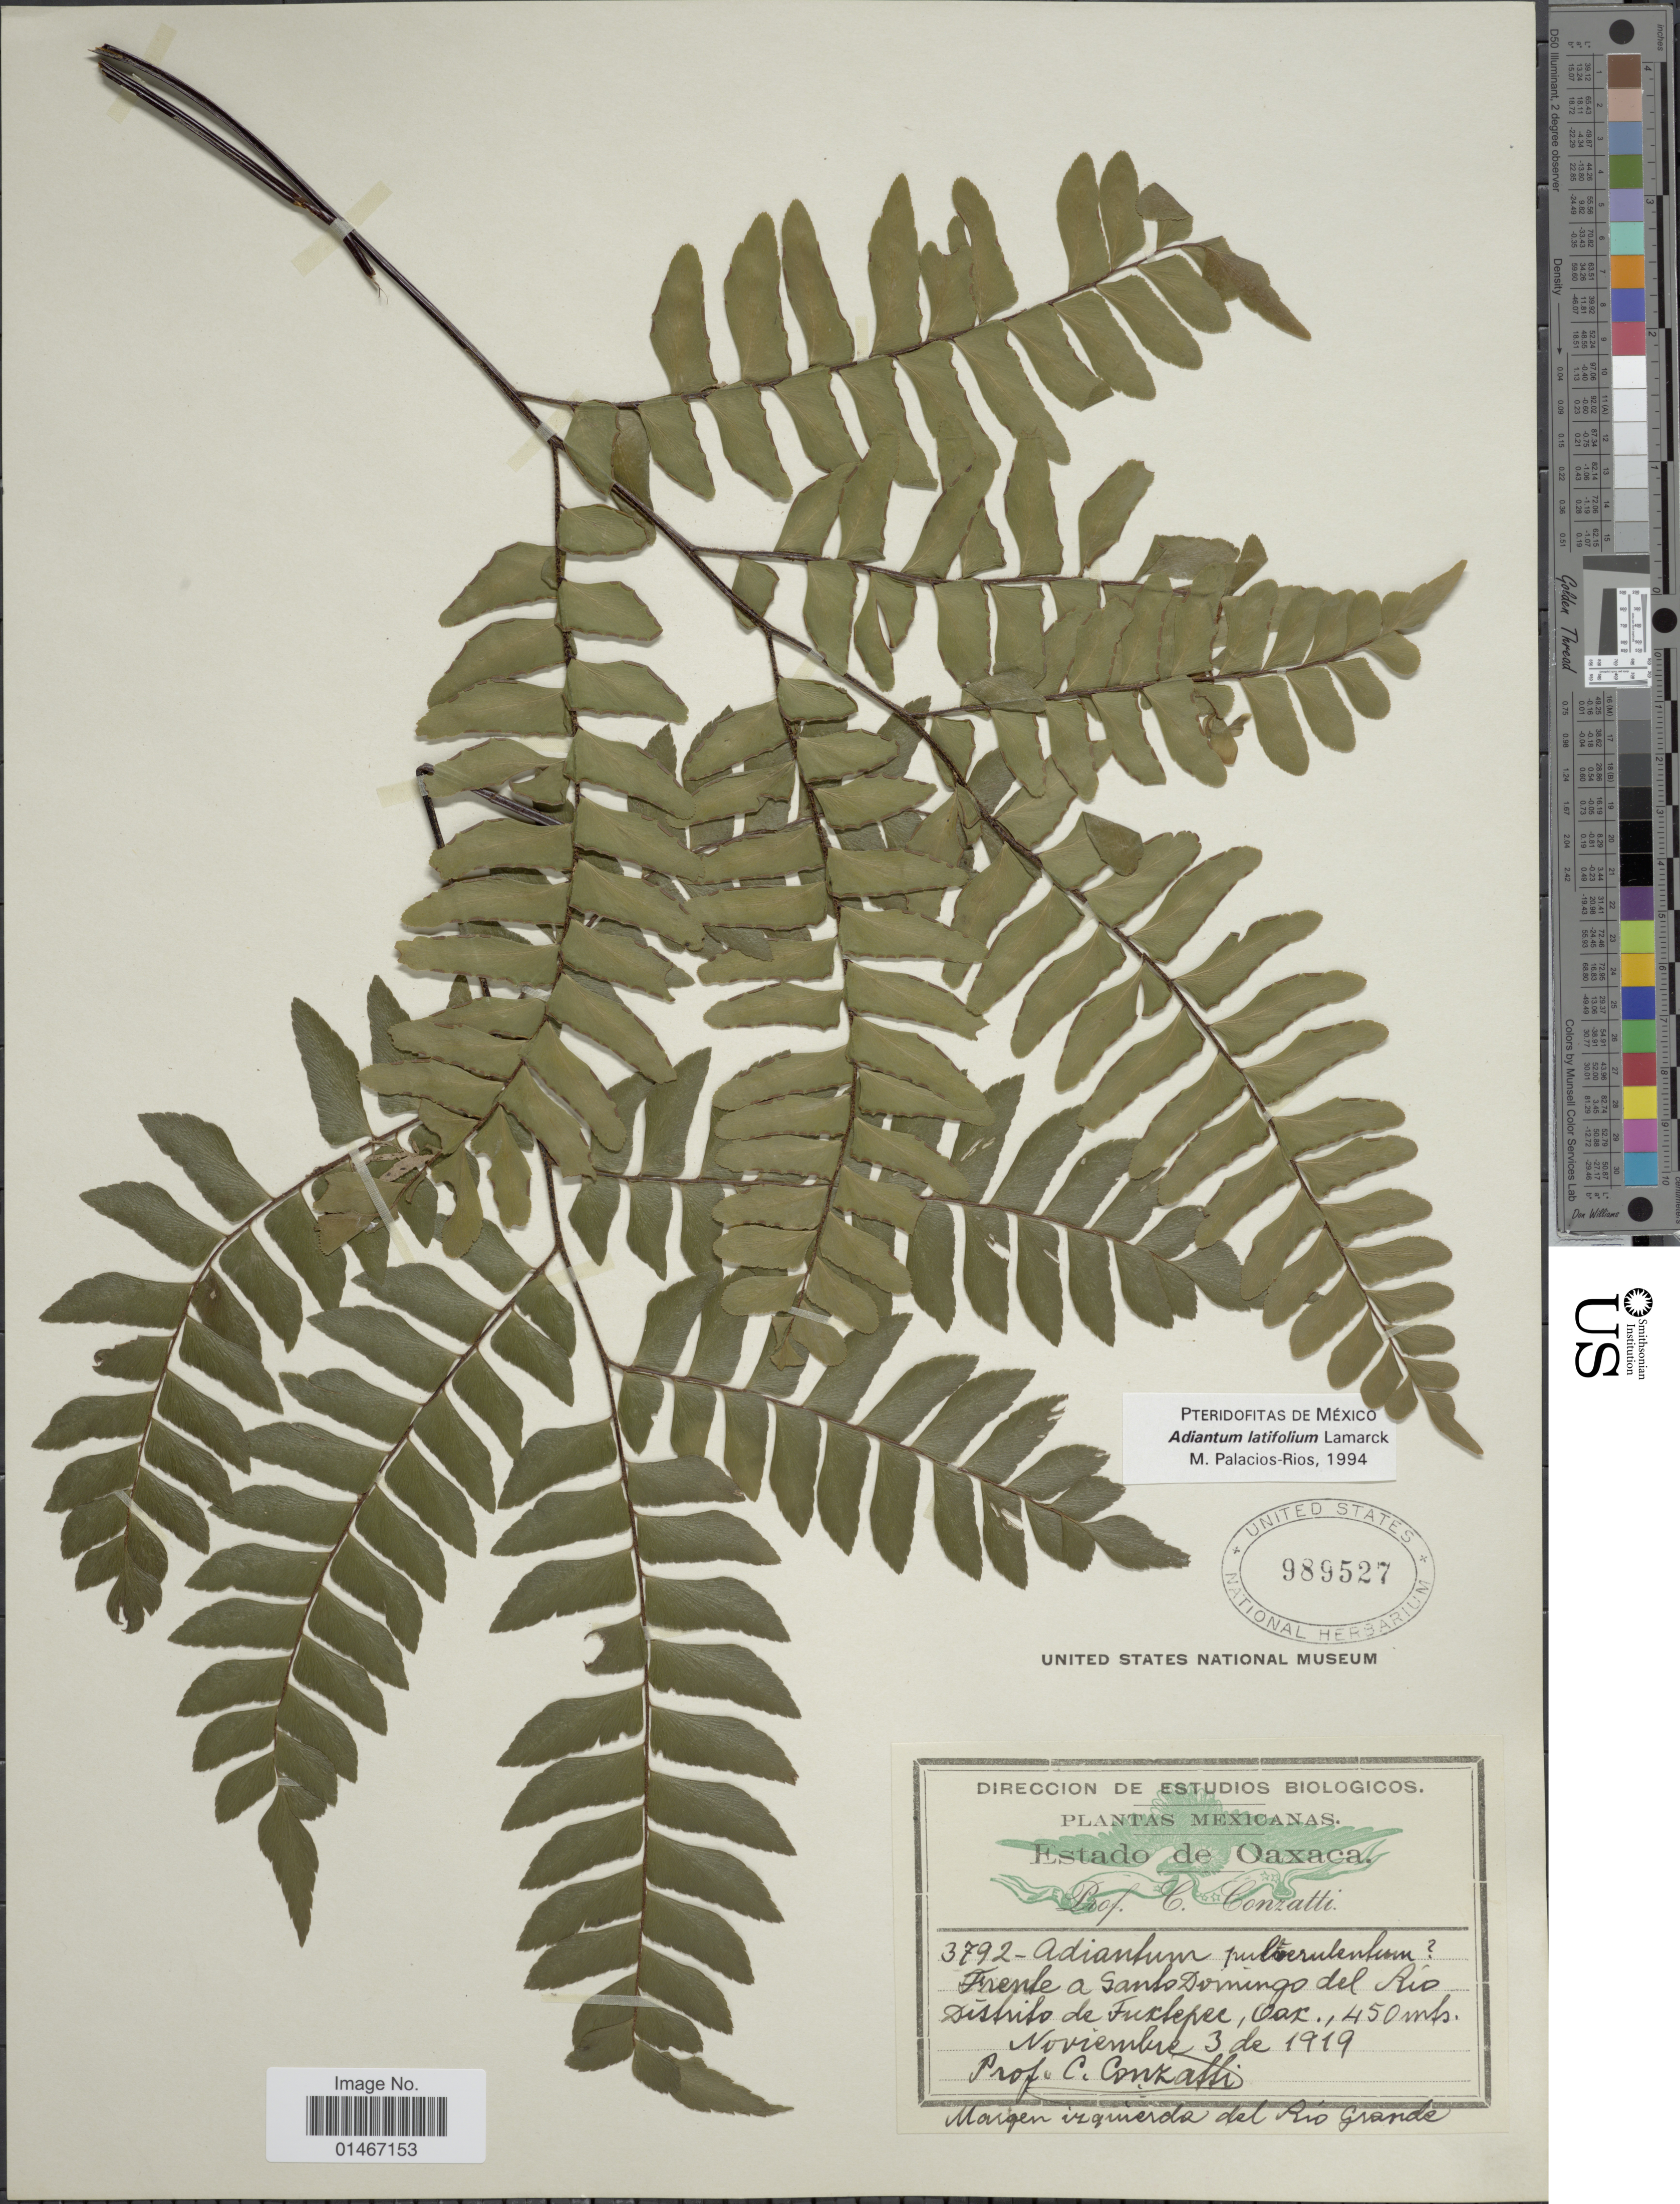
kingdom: Plantae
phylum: Tracheophyta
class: Polypodiopsida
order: Polypodiales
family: Pteridaceae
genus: Adiantum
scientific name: Adiantum latifolium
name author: Lam.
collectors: C. Conzatti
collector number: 3792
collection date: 1919-11-03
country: Mexico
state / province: Oaxaca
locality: Frente a Santo Domingo del Rio. Distrito de Tuxtepec, Oax.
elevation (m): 450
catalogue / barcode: US 989527